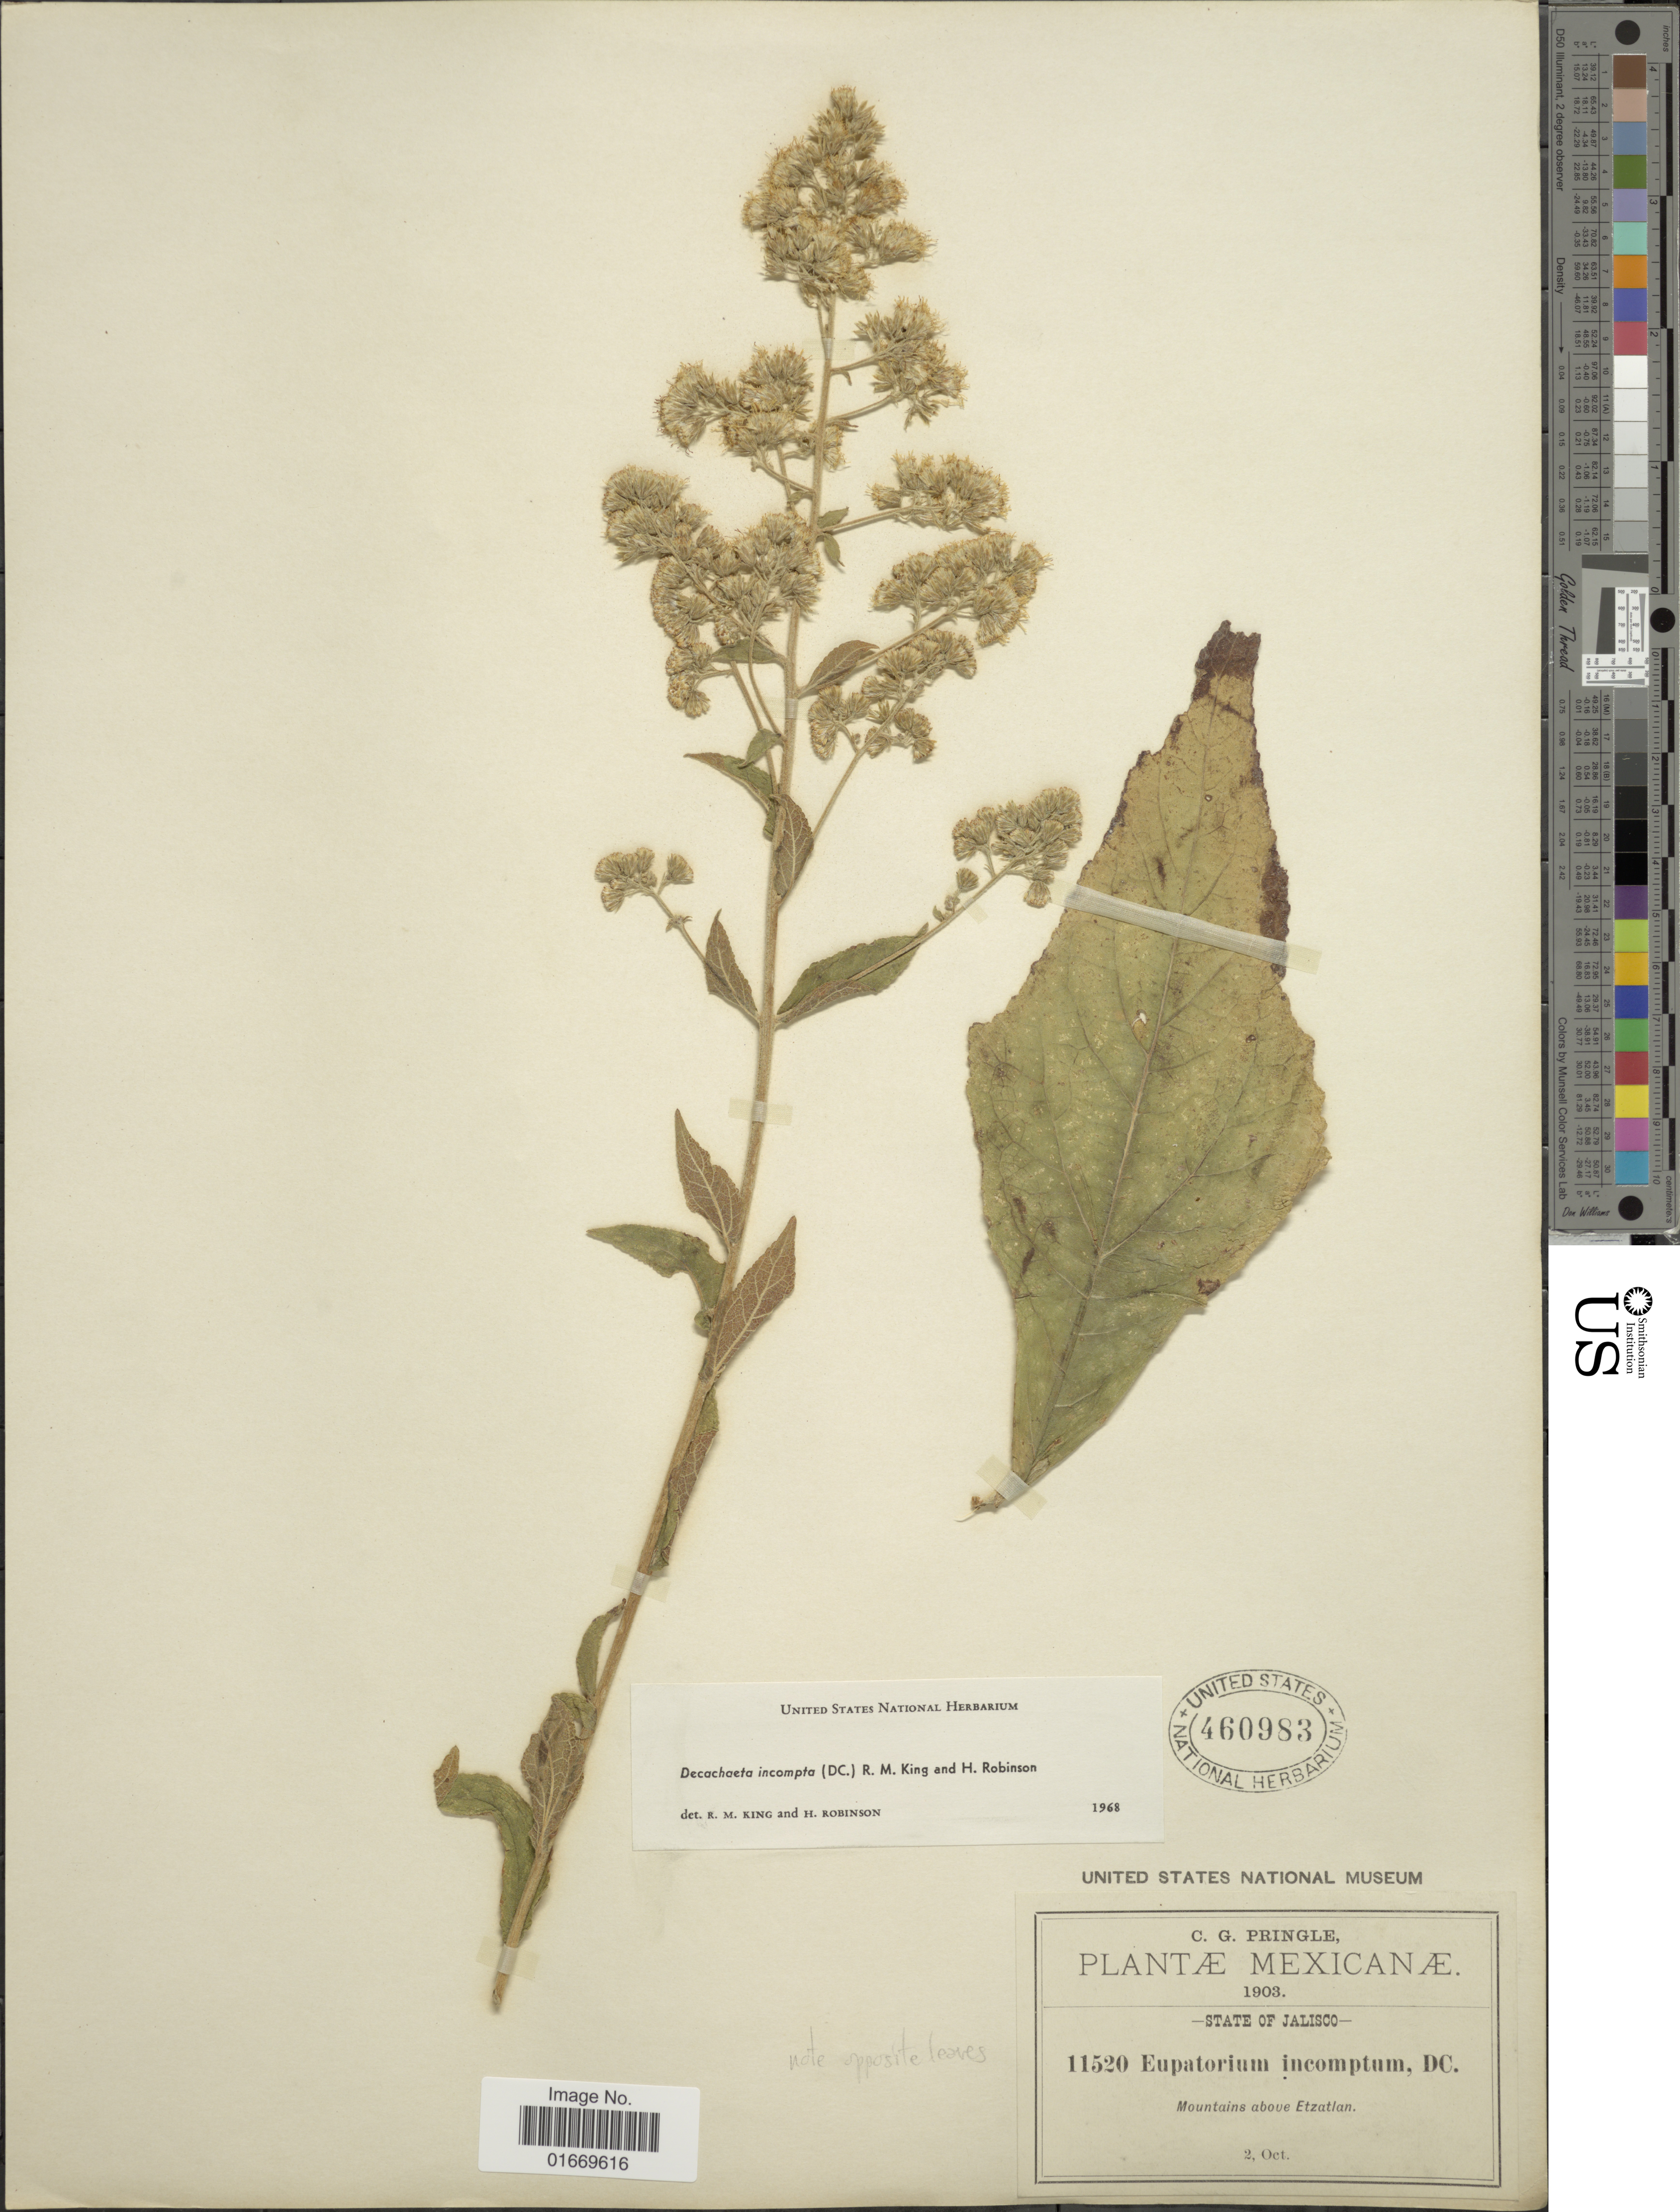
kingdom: Plantae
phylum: Tracheophyta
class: Magnoliopsida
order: Asterales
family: Asteraceae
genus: Decachaeta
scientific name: Decachaeta incompta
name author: (DC.) R.M. King & H. Rob.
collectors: C. G. Pringle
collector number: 11520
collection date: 1903-10-01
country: Mexico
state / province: Jalisco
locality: State of Jalisco. Mountains above Etzatlan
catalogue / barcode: US 460983